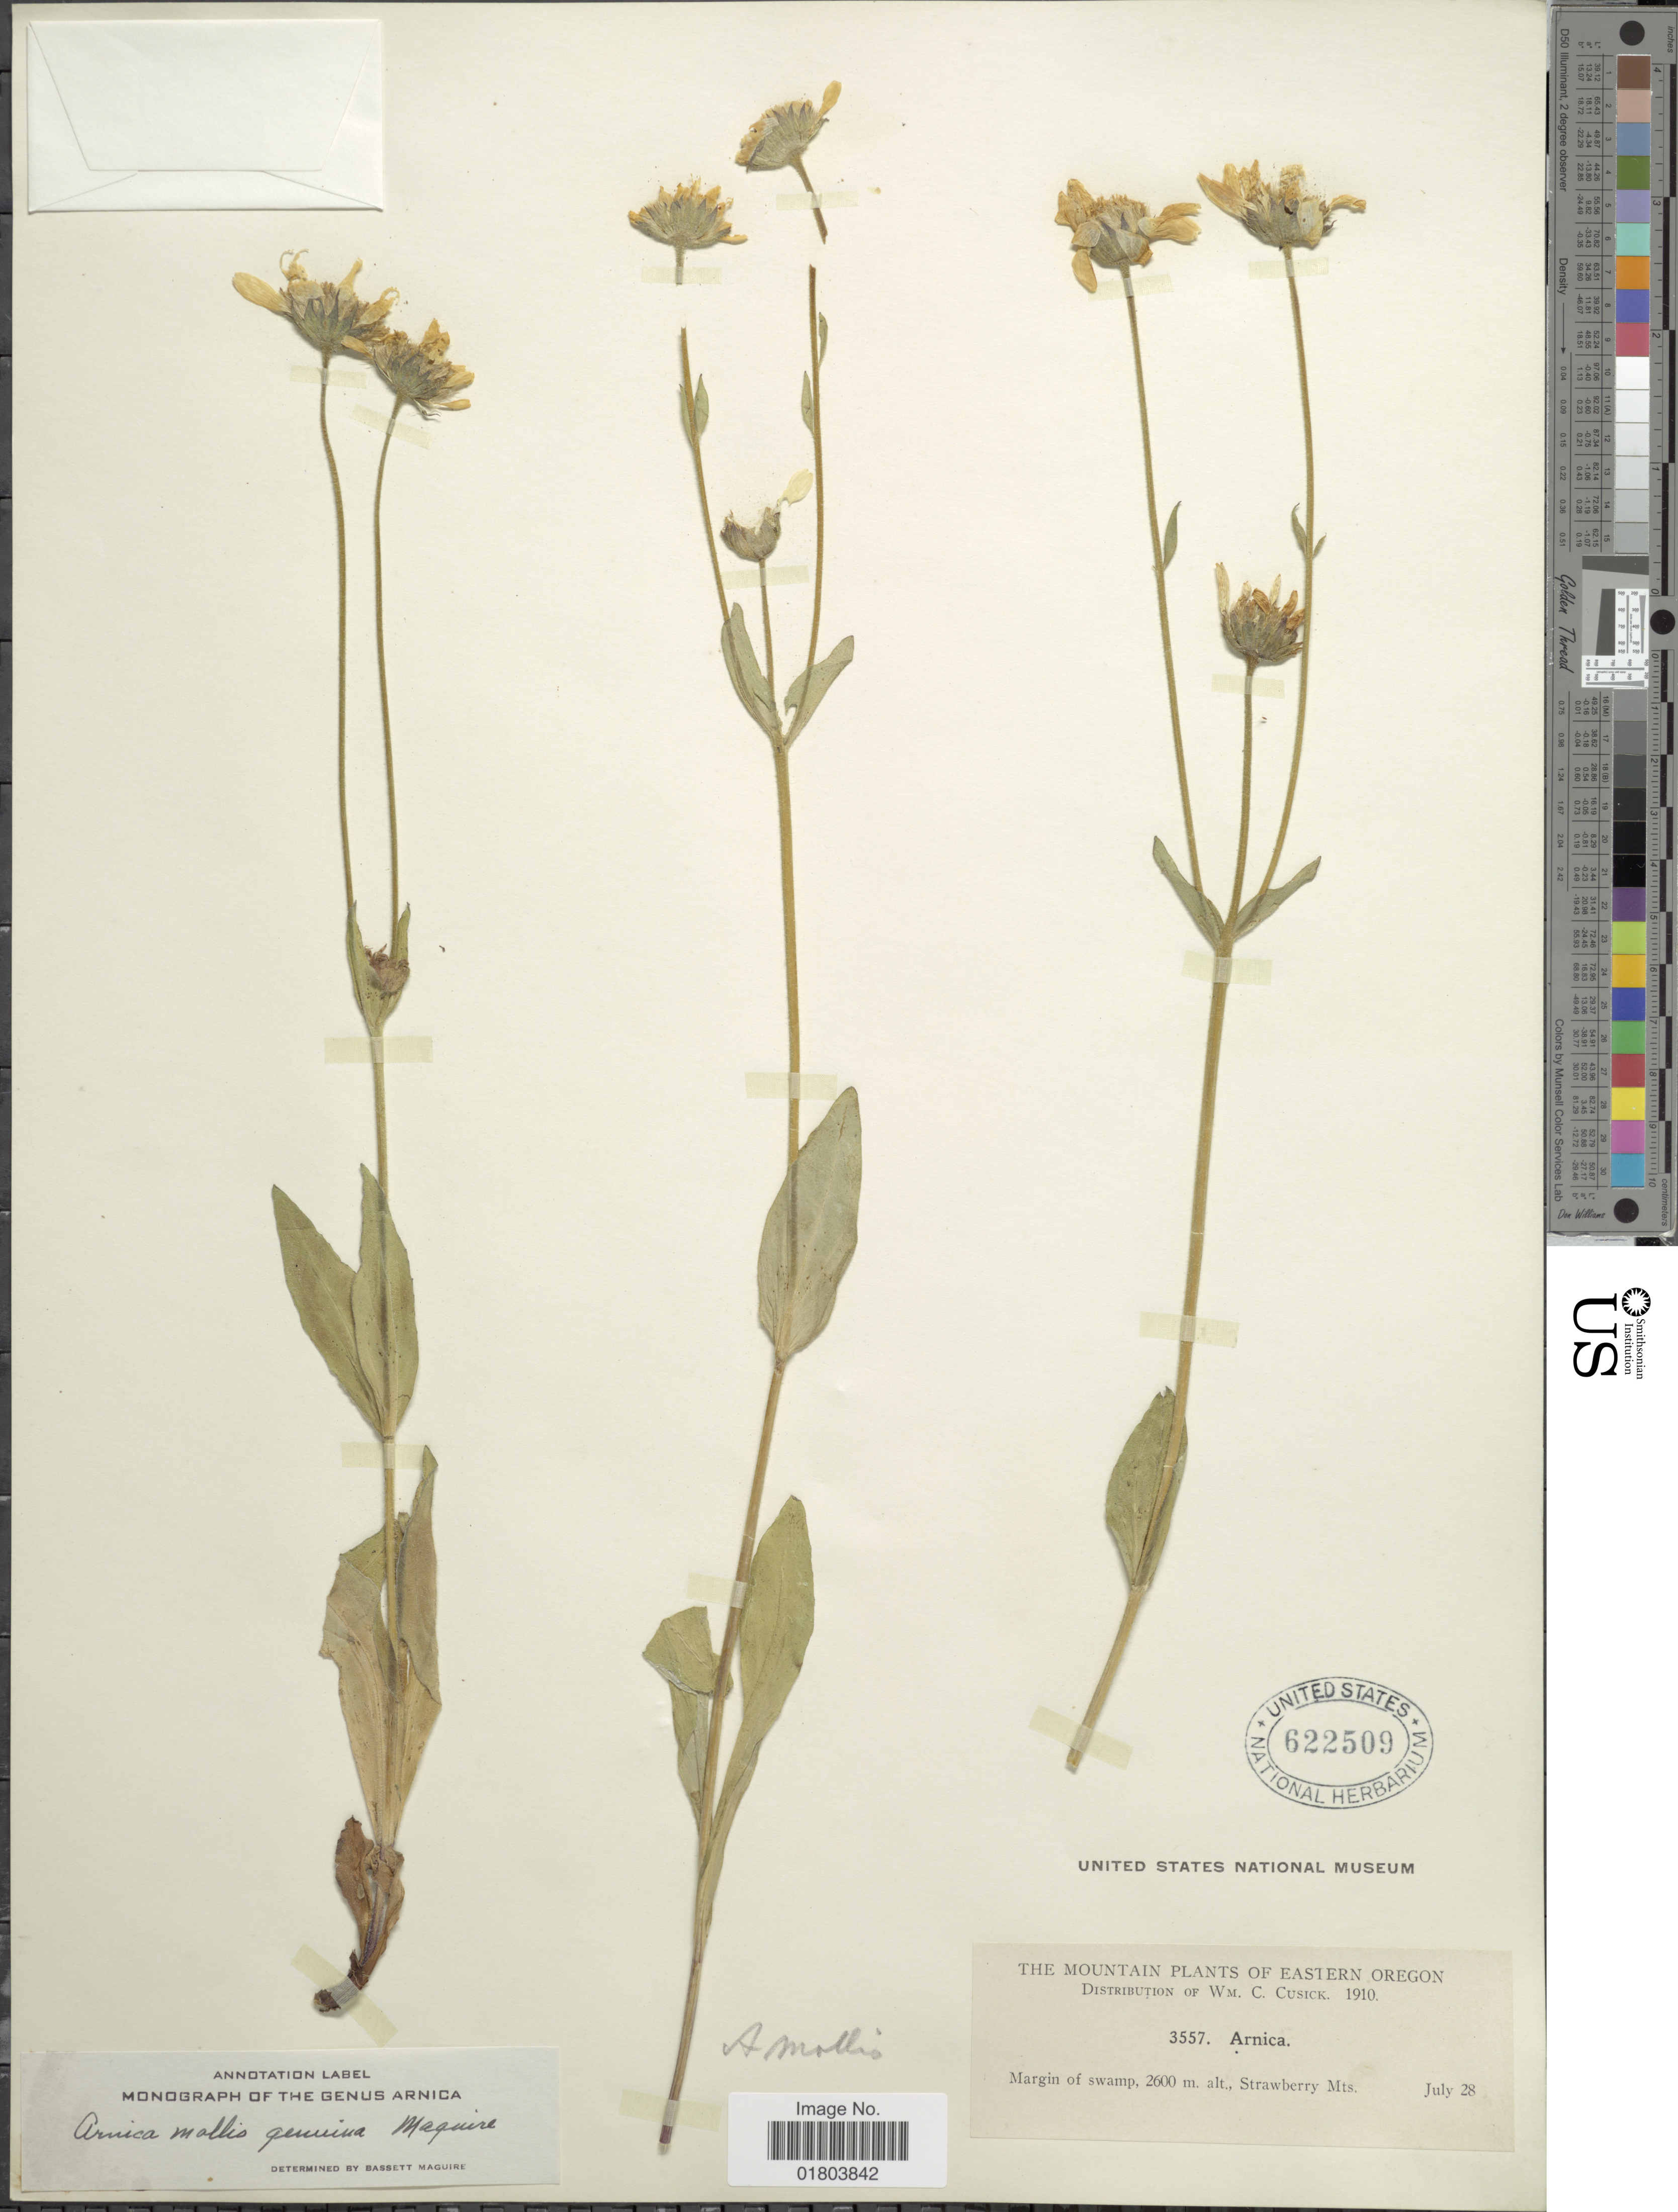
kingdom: Plantae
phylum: Tracheophyta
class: Magnoliopsida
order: Asterales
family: Asteraceae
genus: Arnica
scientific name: Arnica mollis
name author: Hook.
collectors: W. C. Cusick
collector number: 3557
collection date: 1910-07-28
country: United States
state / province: Oregon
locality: The Mountain of Eastern Oregon, Margin of swamp, Strawberry Mts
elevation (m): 2600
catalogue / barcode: US 622509